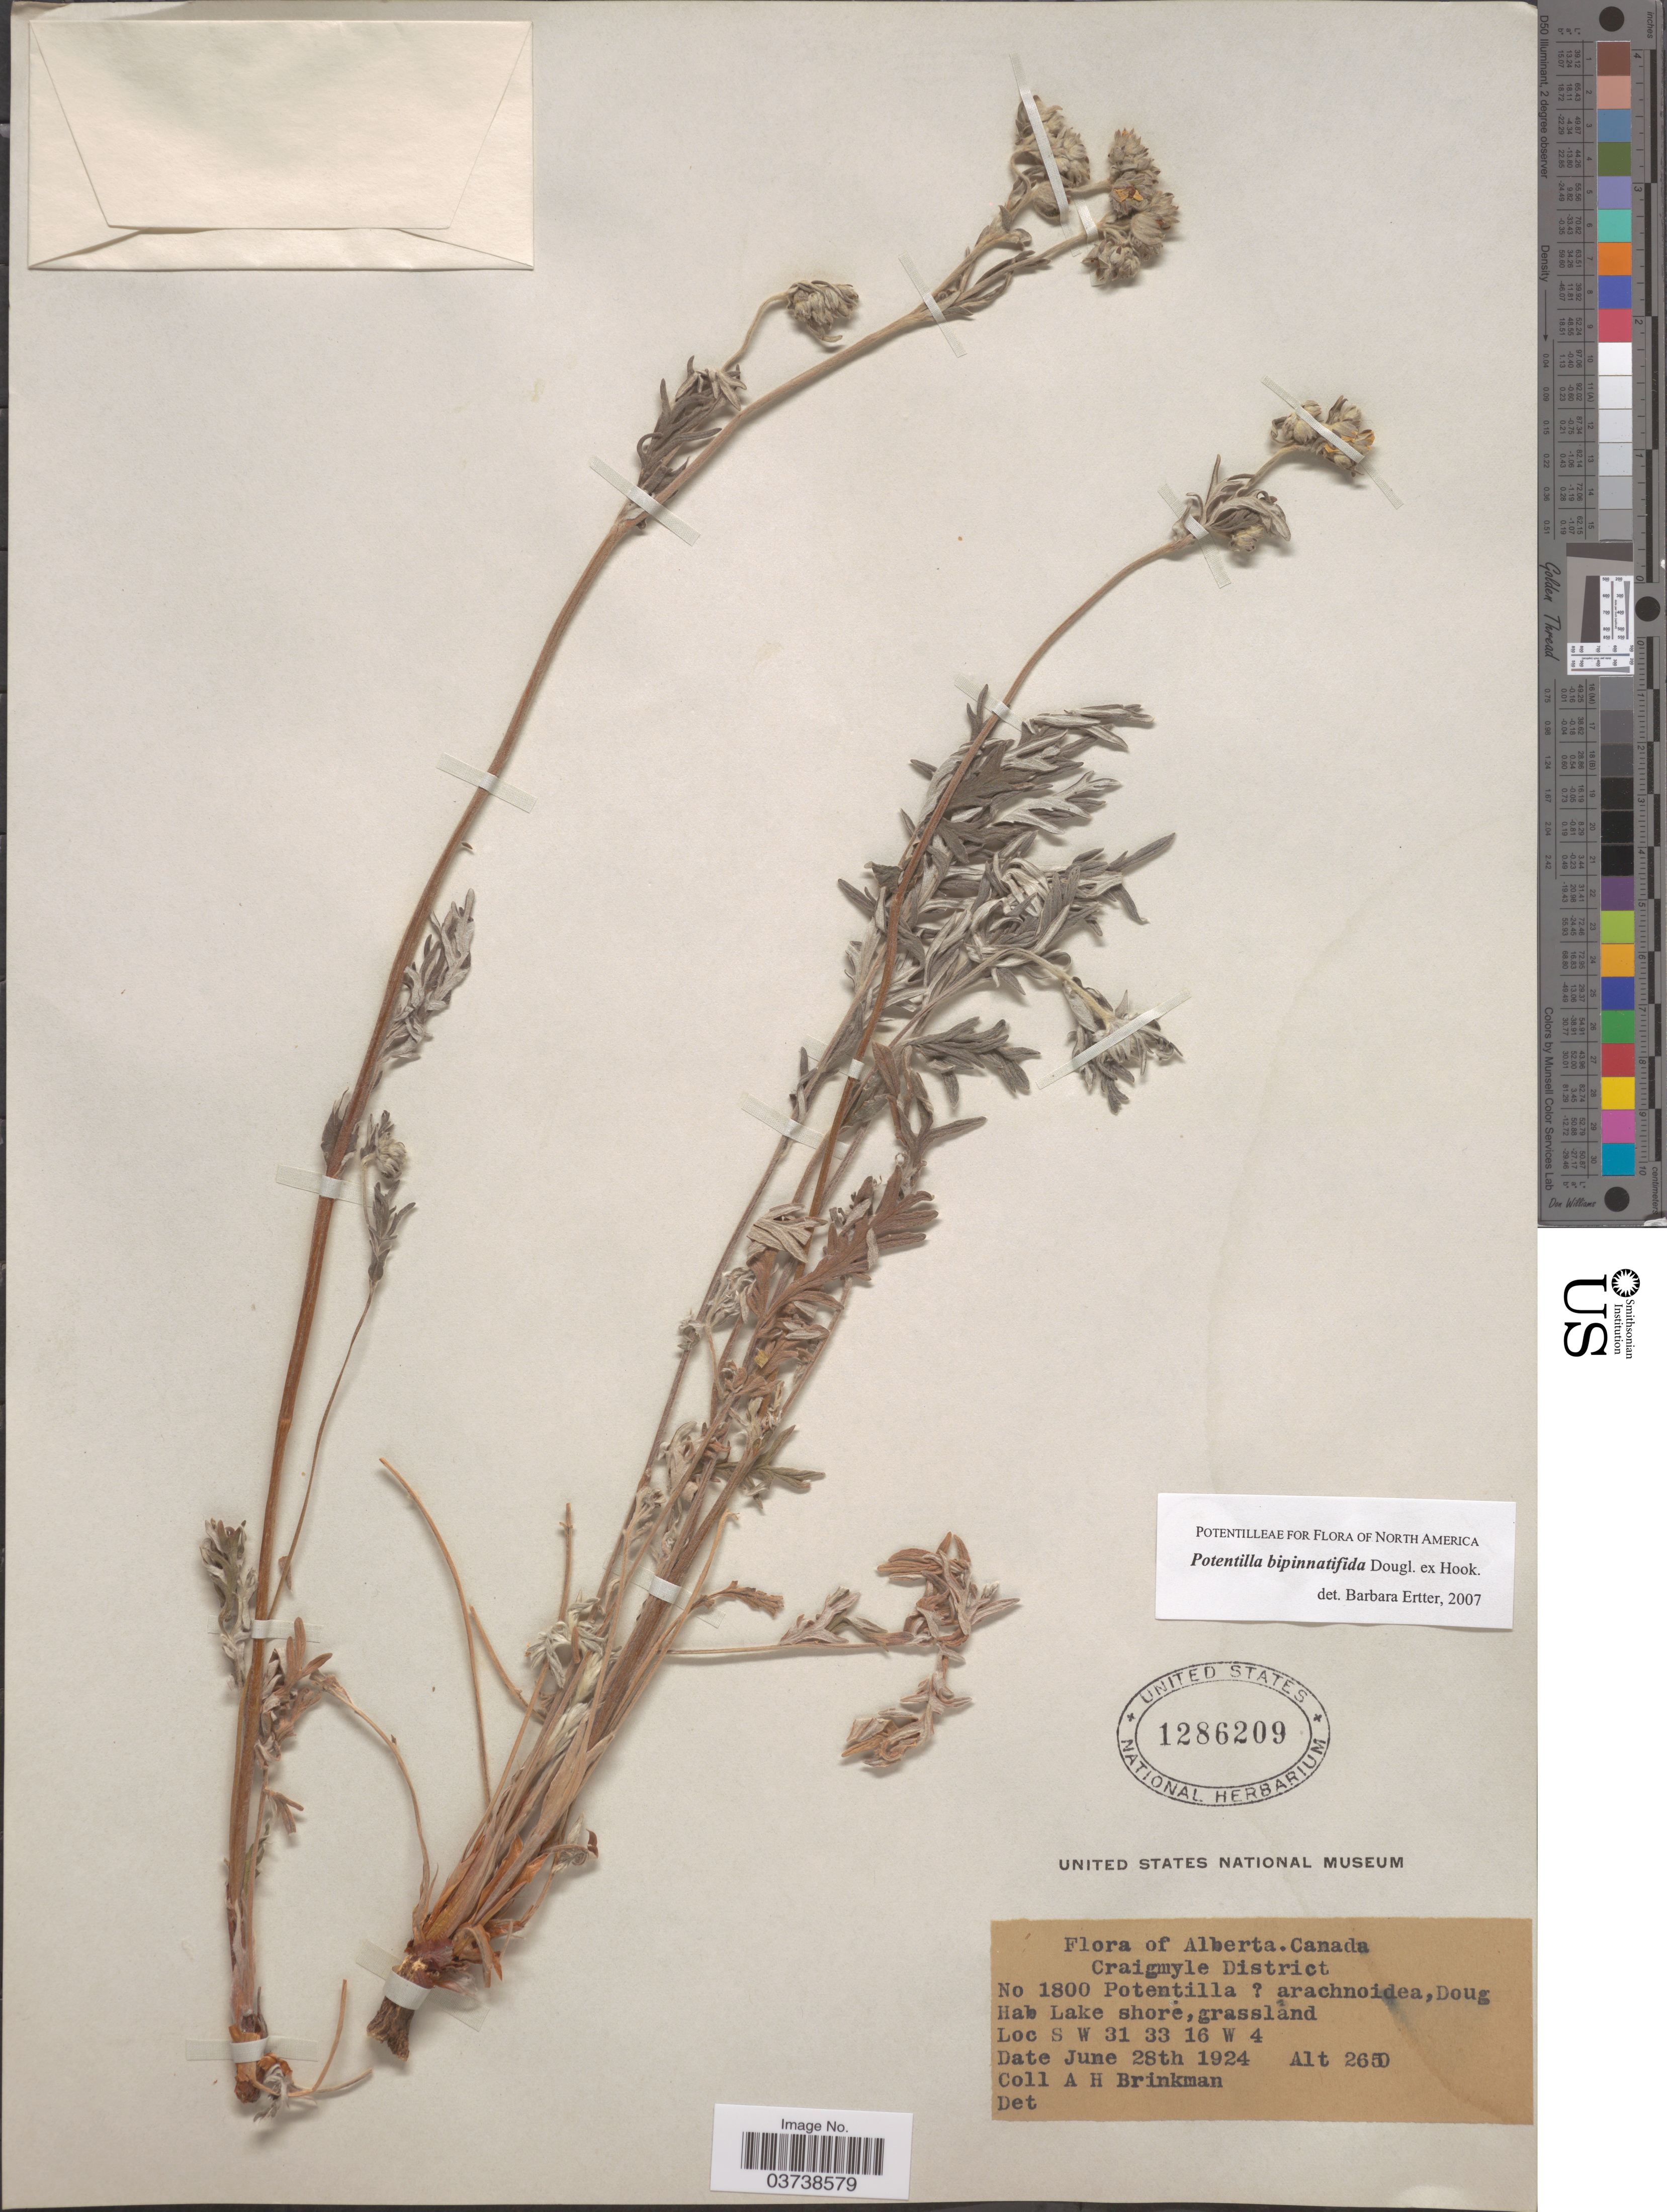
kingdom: Plantae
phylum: Tracheophyta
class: Magnoliopsida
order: Rosales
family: Rosaceae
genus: Potentilla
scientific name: Potentilla bipinnatifida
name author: Douglas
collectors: A. Brinkman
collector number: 1800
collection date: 1924-06-28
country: Canada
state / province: Alberta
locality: Craigmyle District. Lake shore, grassland. S W 31 33 16 W 4.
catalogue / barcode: US 1286209